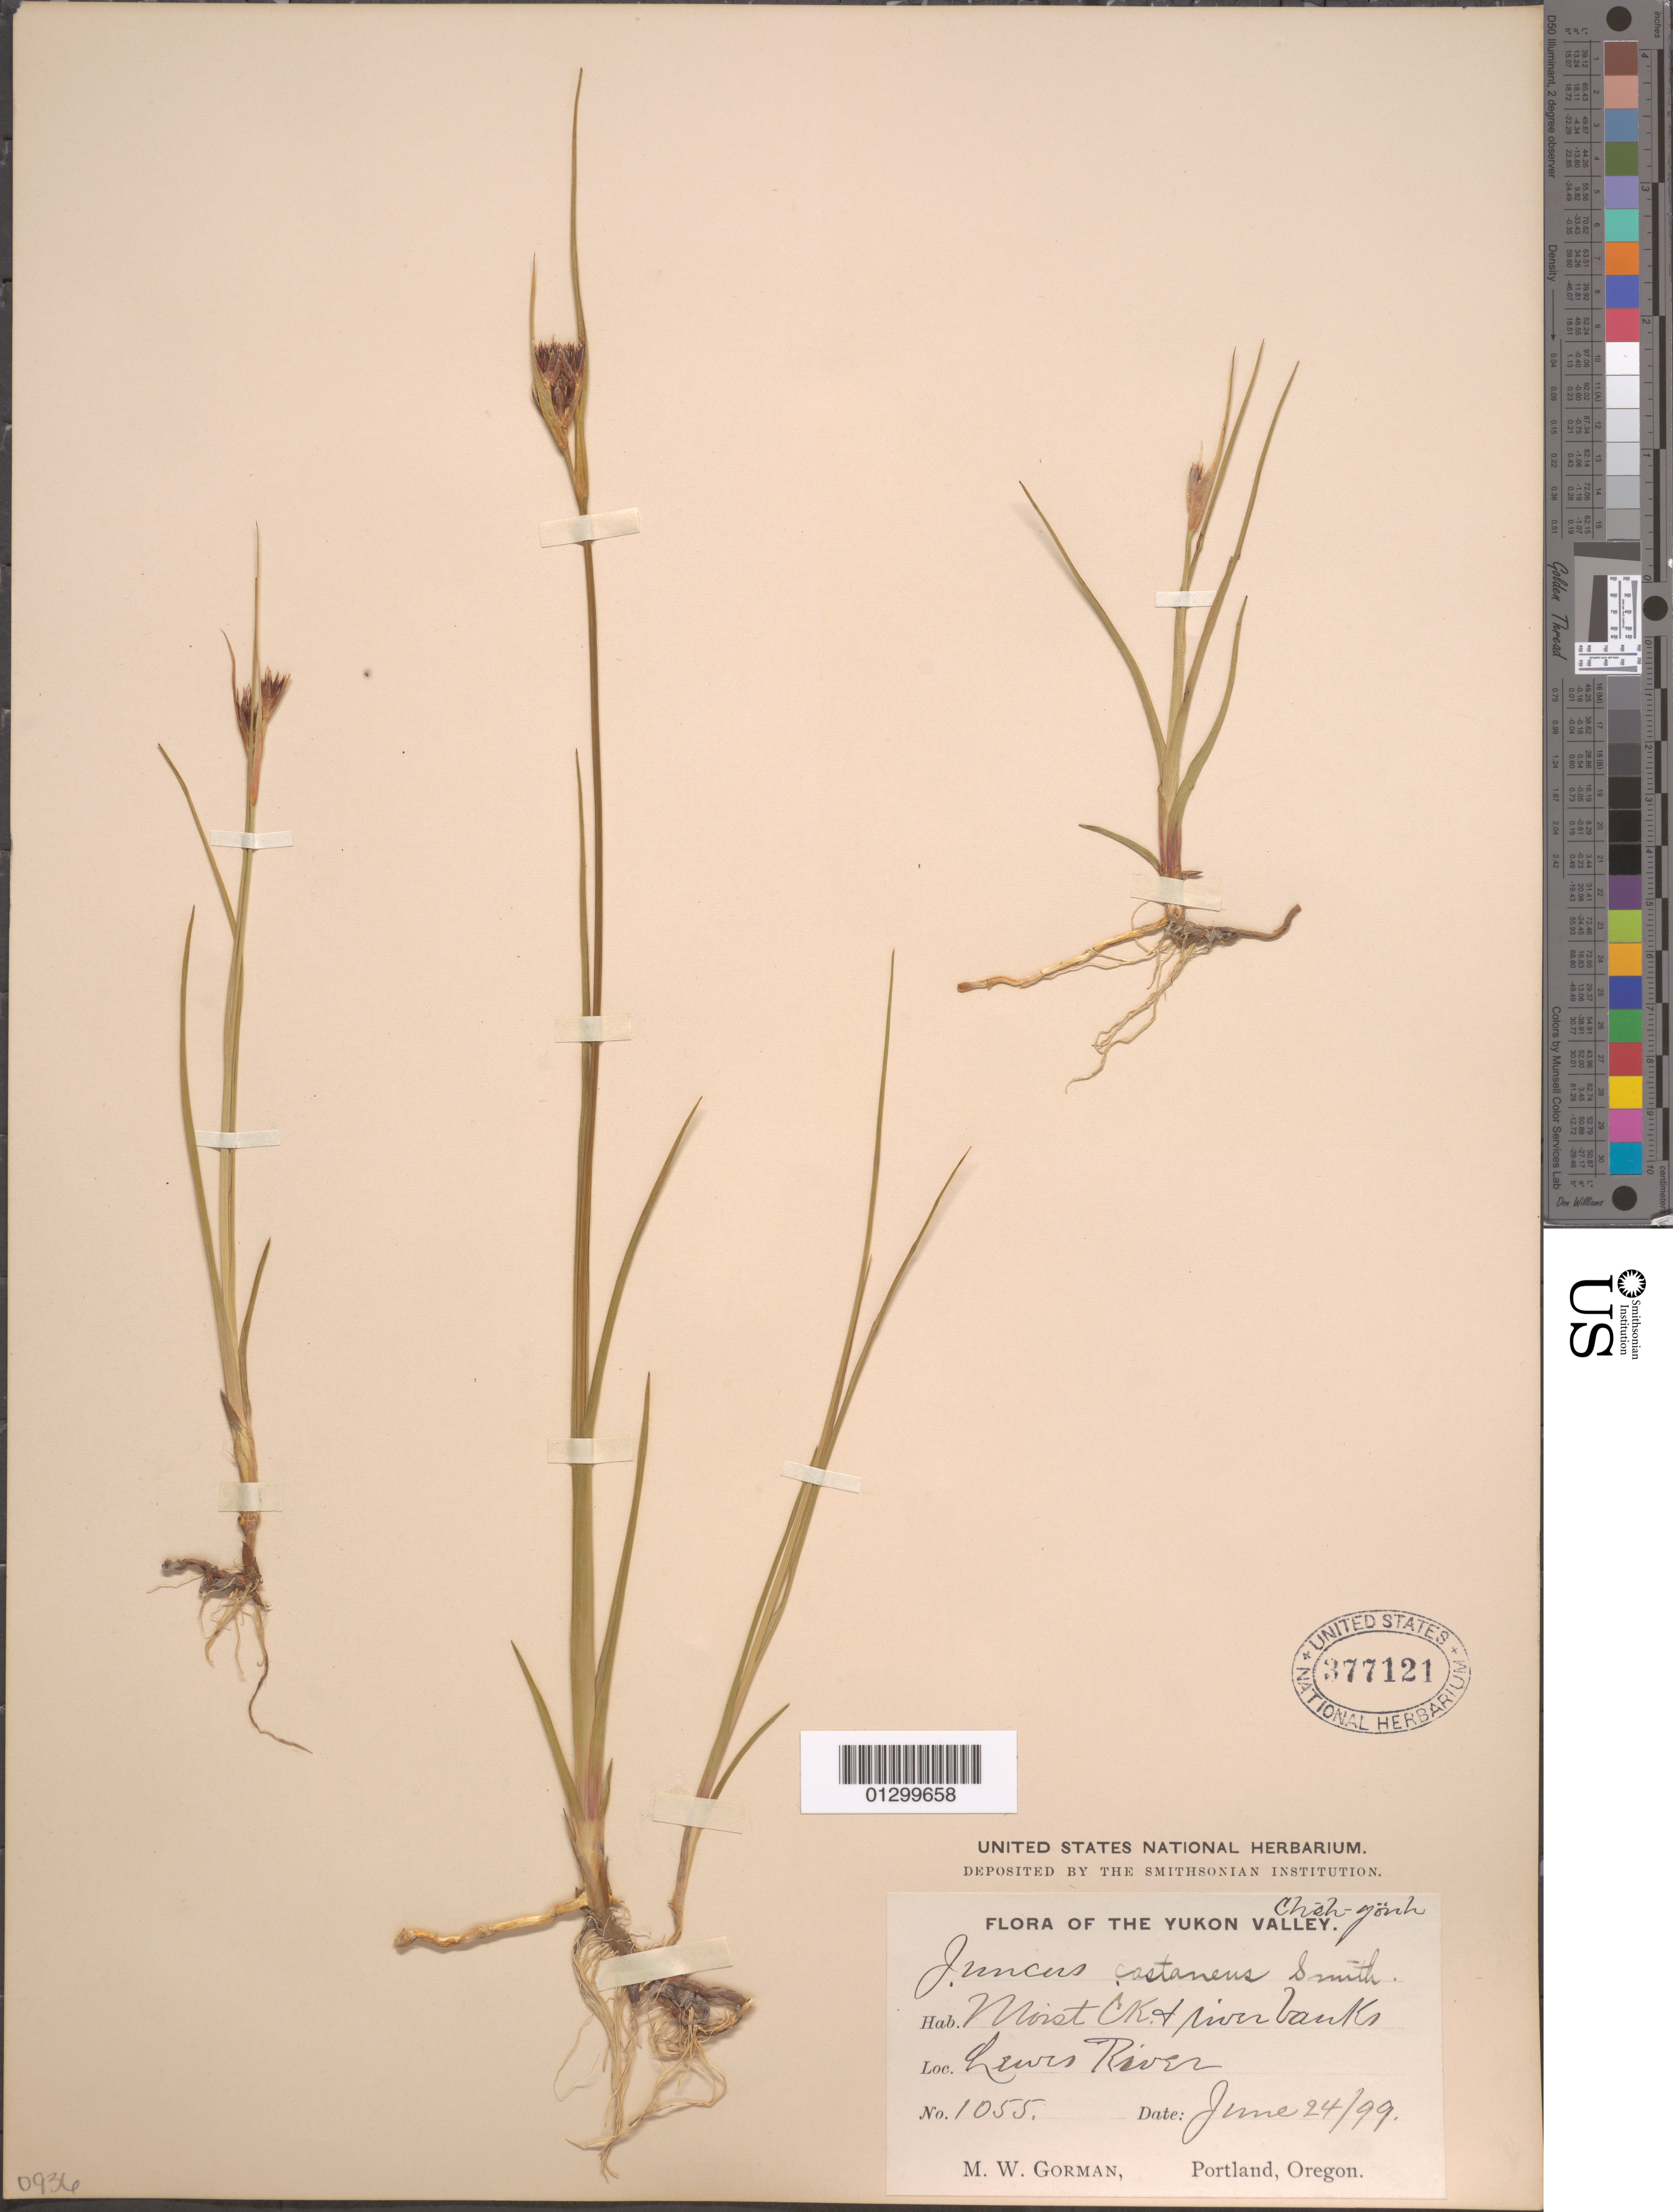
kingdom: Plantae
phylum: Tracheophyta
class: Liliopsida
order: Poales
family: Juncaceae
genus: Juncus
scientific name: Juncus castaneus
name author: Sm.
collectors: M. W. Gorman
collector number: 1055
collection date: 1899-06-24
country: Canada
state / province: Yukon Territory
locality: Lewis River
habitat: Moist creek and river banks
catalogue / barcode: US 377121